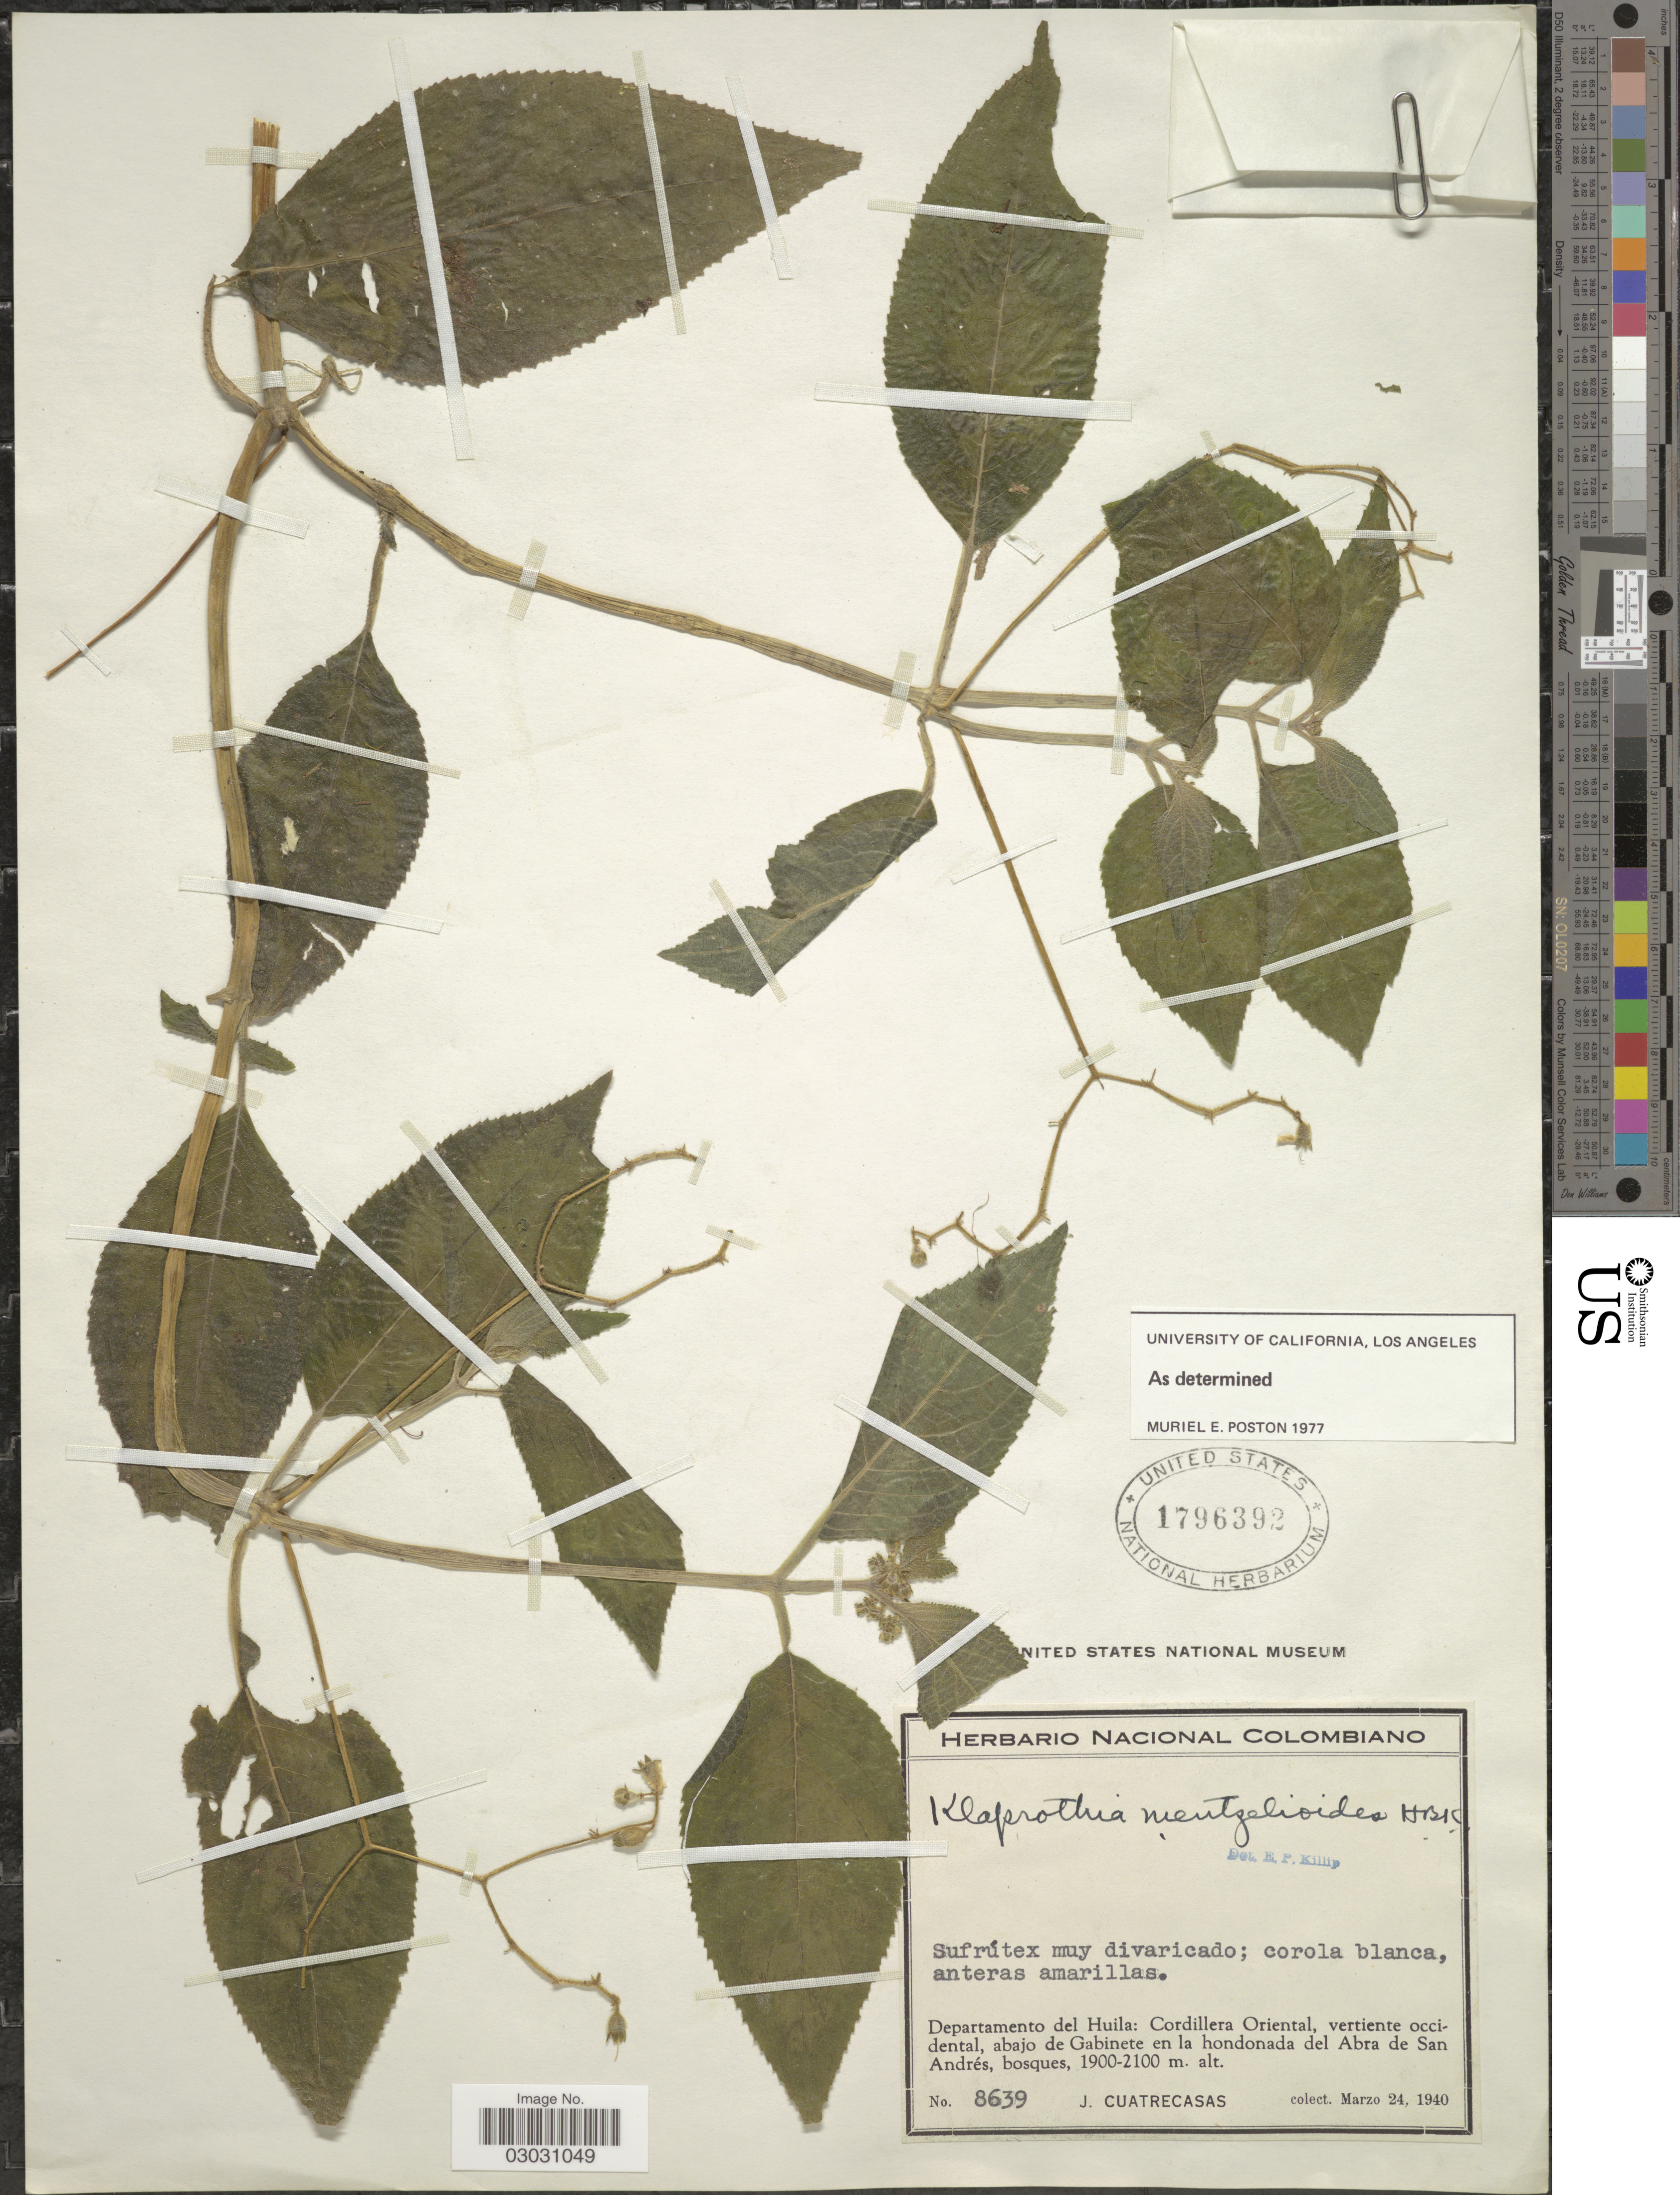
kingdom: Plantae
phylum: Tracheophyta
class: Magnoliopsida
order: Cornales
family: Loasaceae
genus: Klaprothia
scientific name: Klaprothia mentzelioides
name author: Kunth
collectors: J. Cuatrecasas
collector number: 8639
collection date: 1940-03-24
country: Colombia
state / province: Huila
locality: Departamento del Huila: Cordillera Oriental, vertiente occidental, abajo de Gabinete en la hondonada del Abra de San Andrés, bosques.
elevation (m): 1900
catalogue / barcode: US 1796392